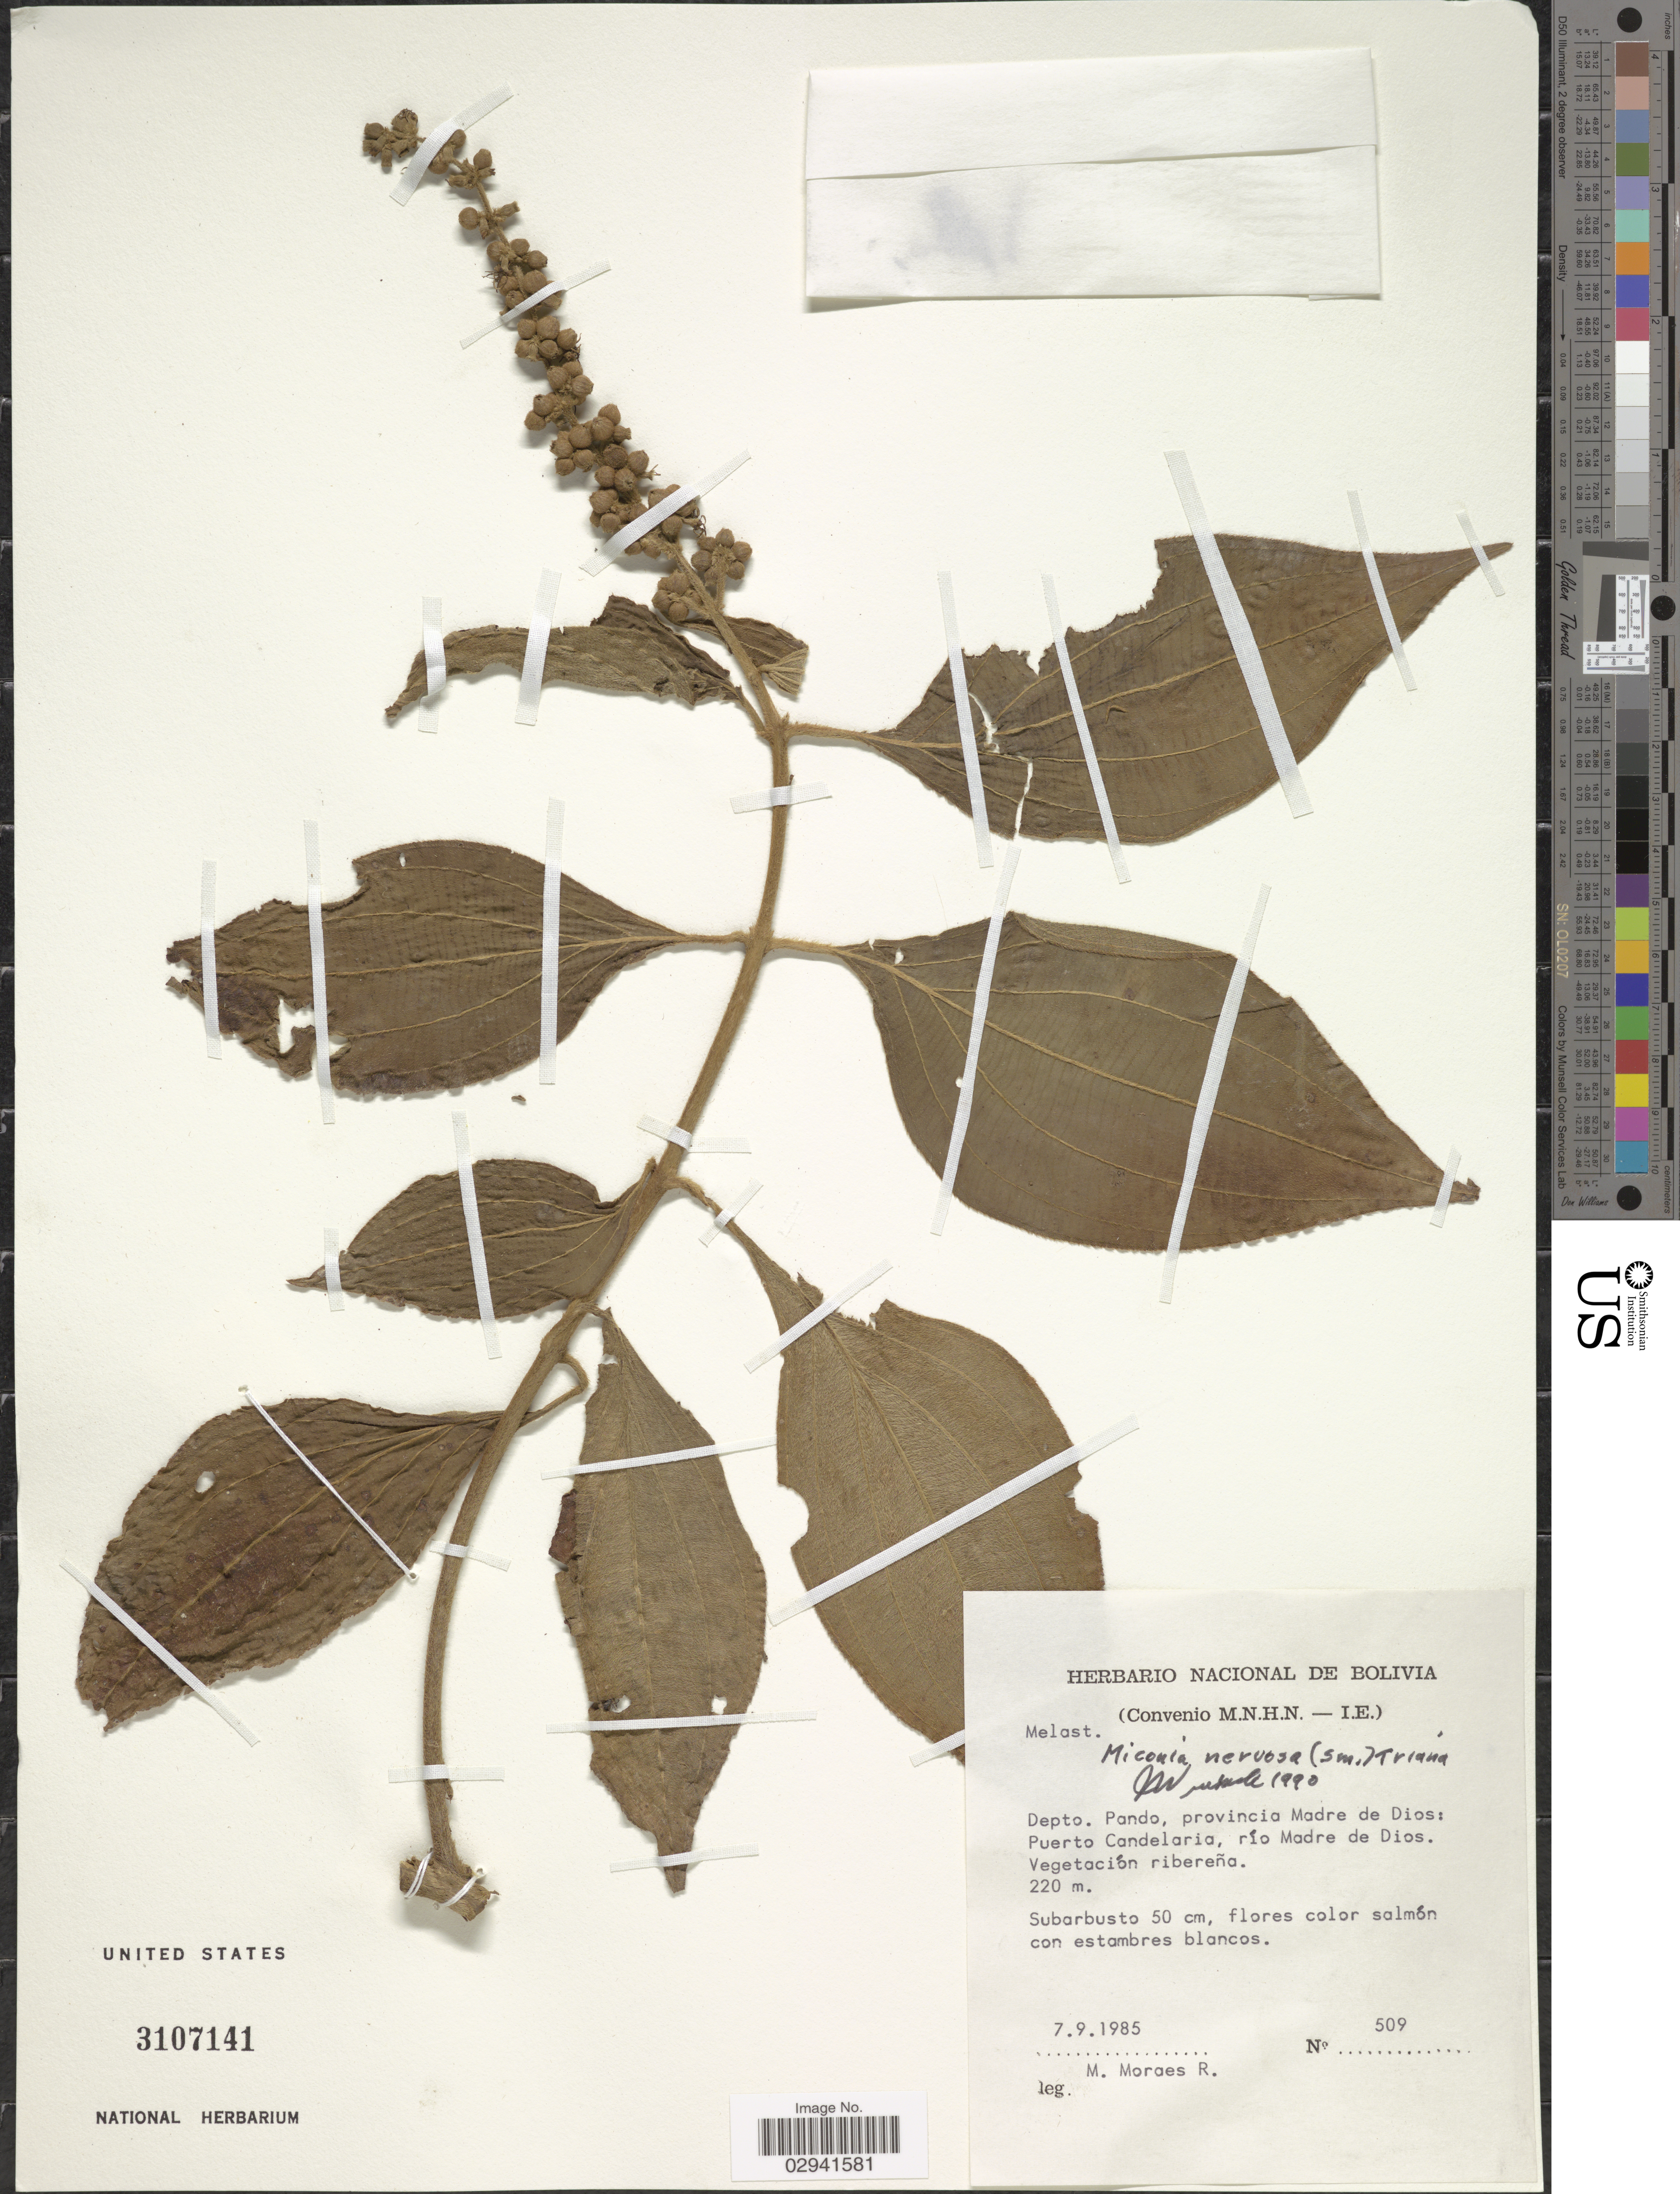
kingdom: Plantae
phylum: Tracheophyta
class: Magnoliopsida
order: Myrtales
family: Melastomataceae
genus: Miconia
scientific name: Miconia nervosa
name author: (Sm.) Triana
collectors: M. Moraes R.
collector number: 509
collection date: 1985-09-07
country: Bolivia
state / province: Pando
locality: Depto. Pando, provincia Madre de Dios: Puerto Candelaria, río Madre de Dois.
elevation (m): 220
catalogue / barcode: US 3107141